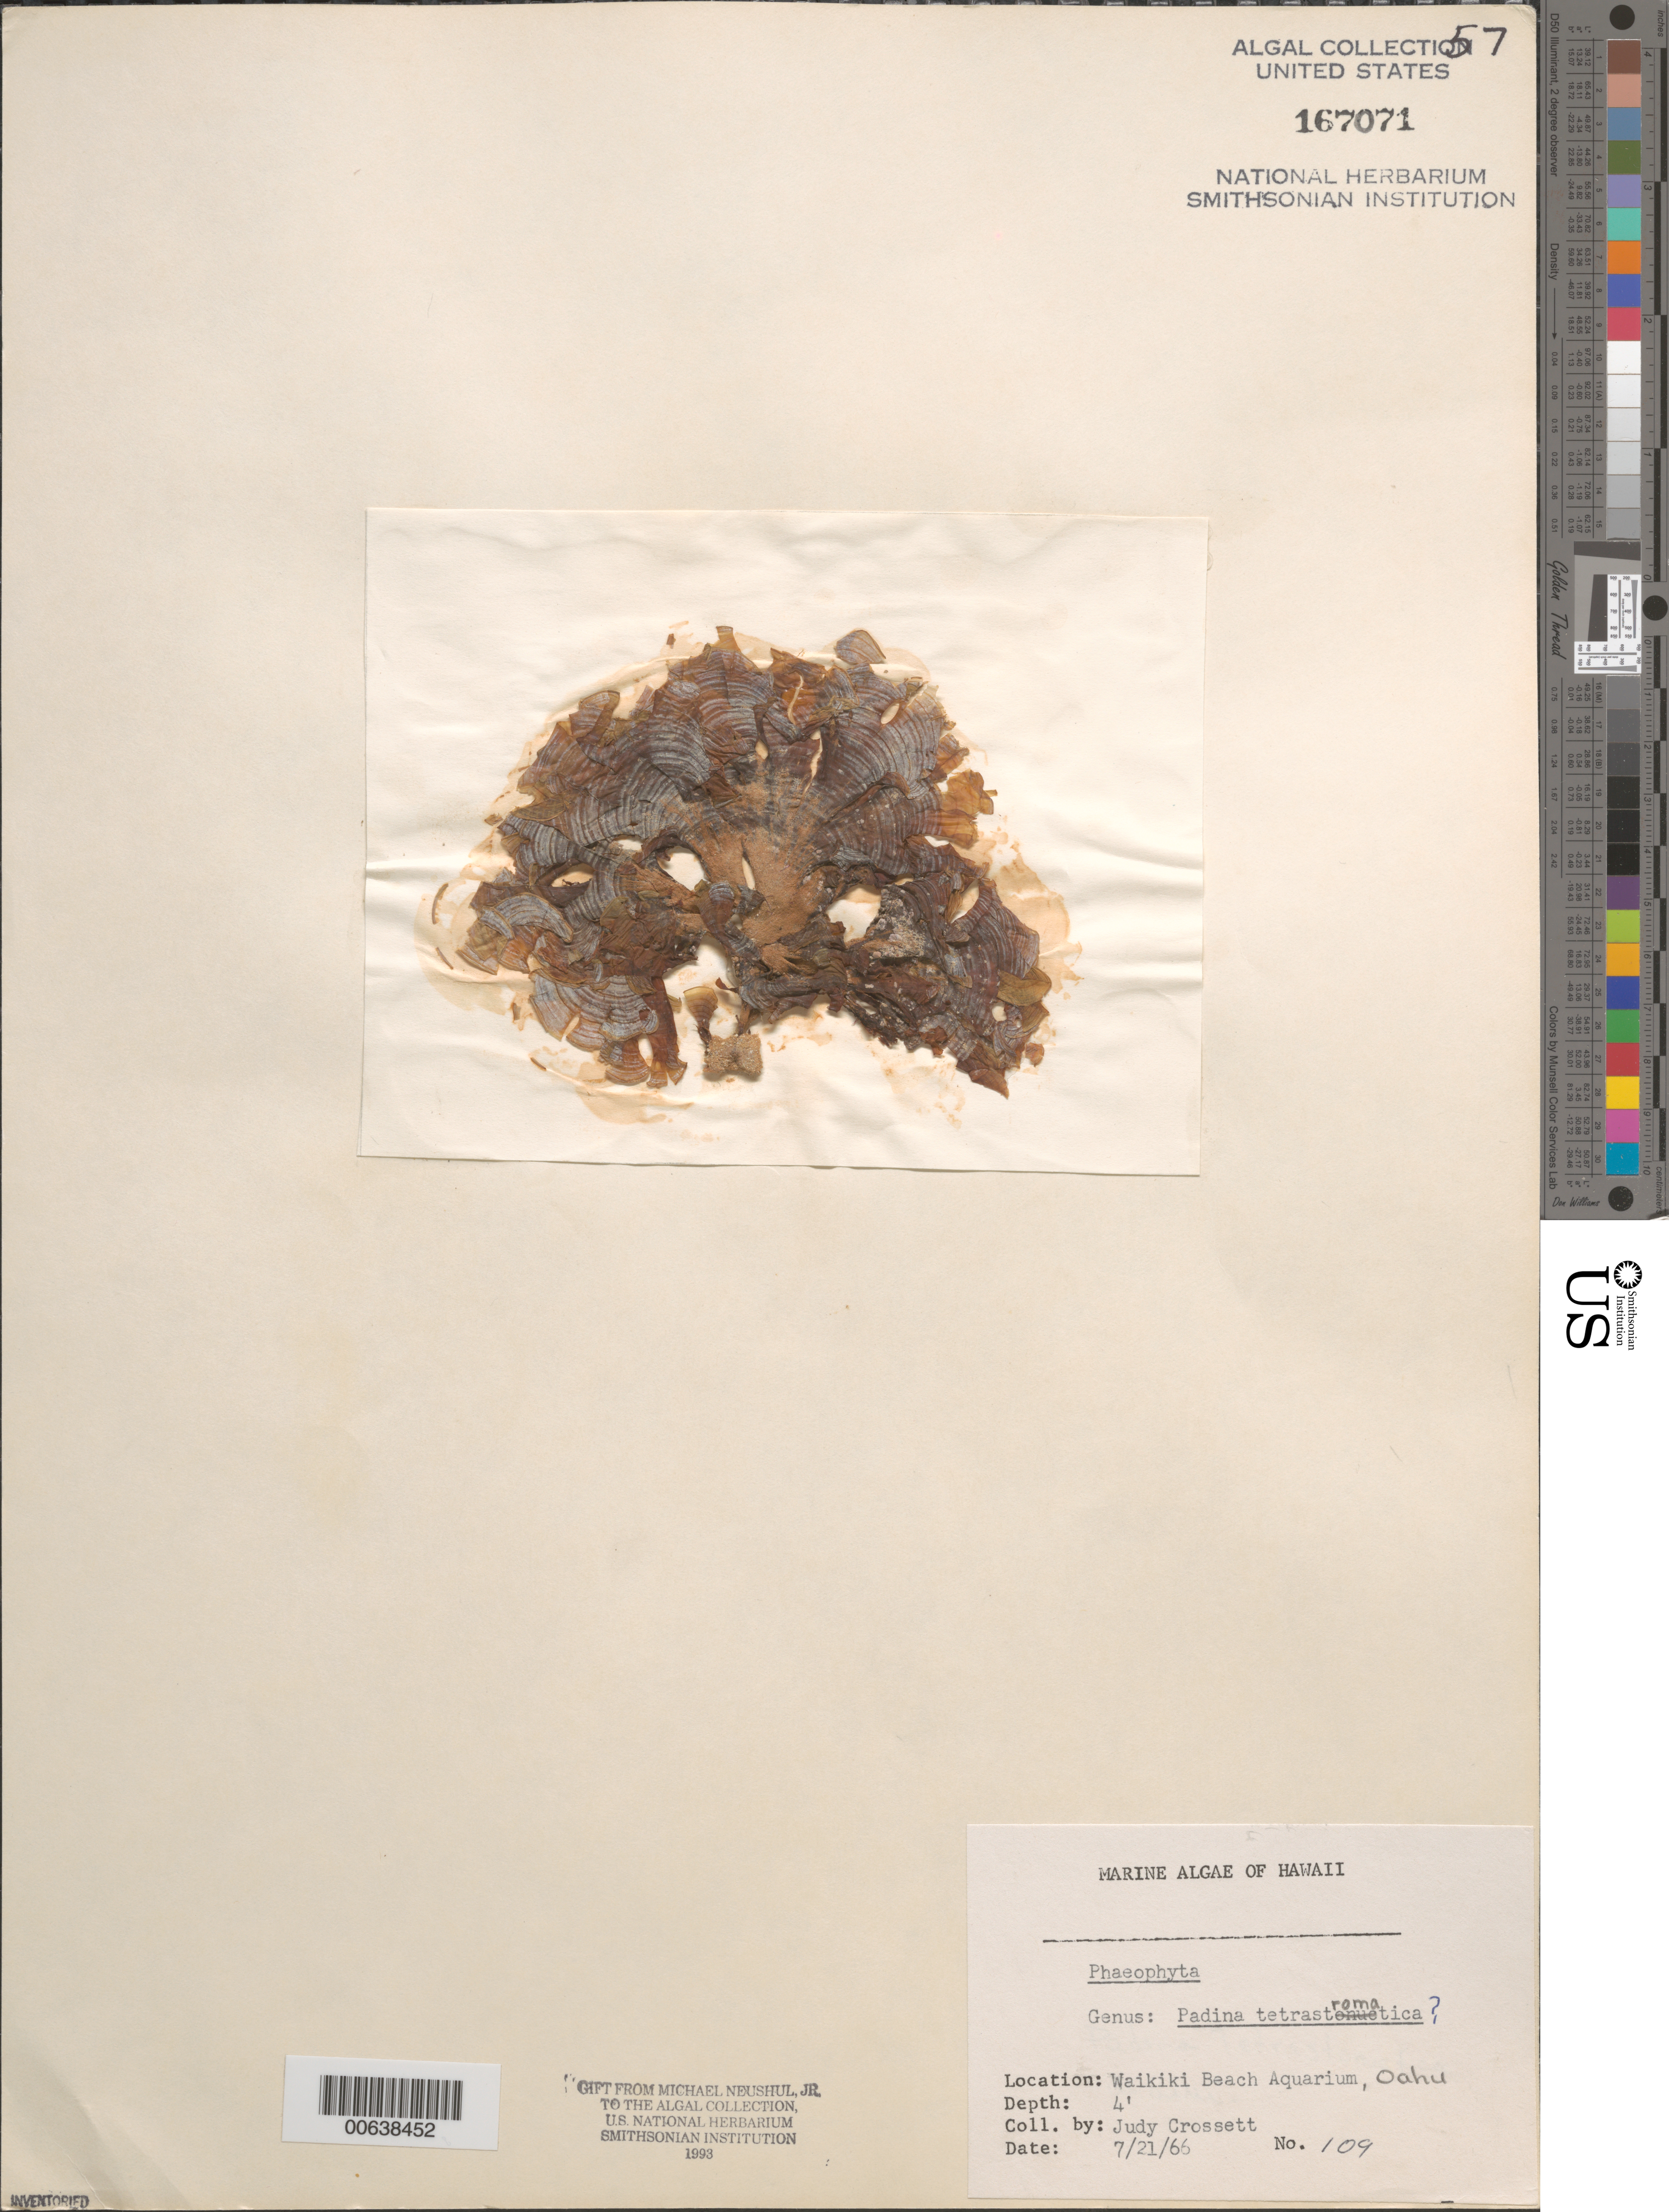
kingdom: Chromista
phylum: Ochrophyta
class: Phaeophyceae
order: Dictyotales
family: Dictyotaceae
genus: Padina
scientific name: Padina tetrastromatica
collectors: J. Crossett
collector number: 109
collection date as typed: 21 Jul 1966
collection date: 1966-07-21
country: United States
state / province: Hawaii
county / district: Honolulu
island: Oahu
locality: Waikiki Beach Aquarium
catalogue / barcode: US 167071